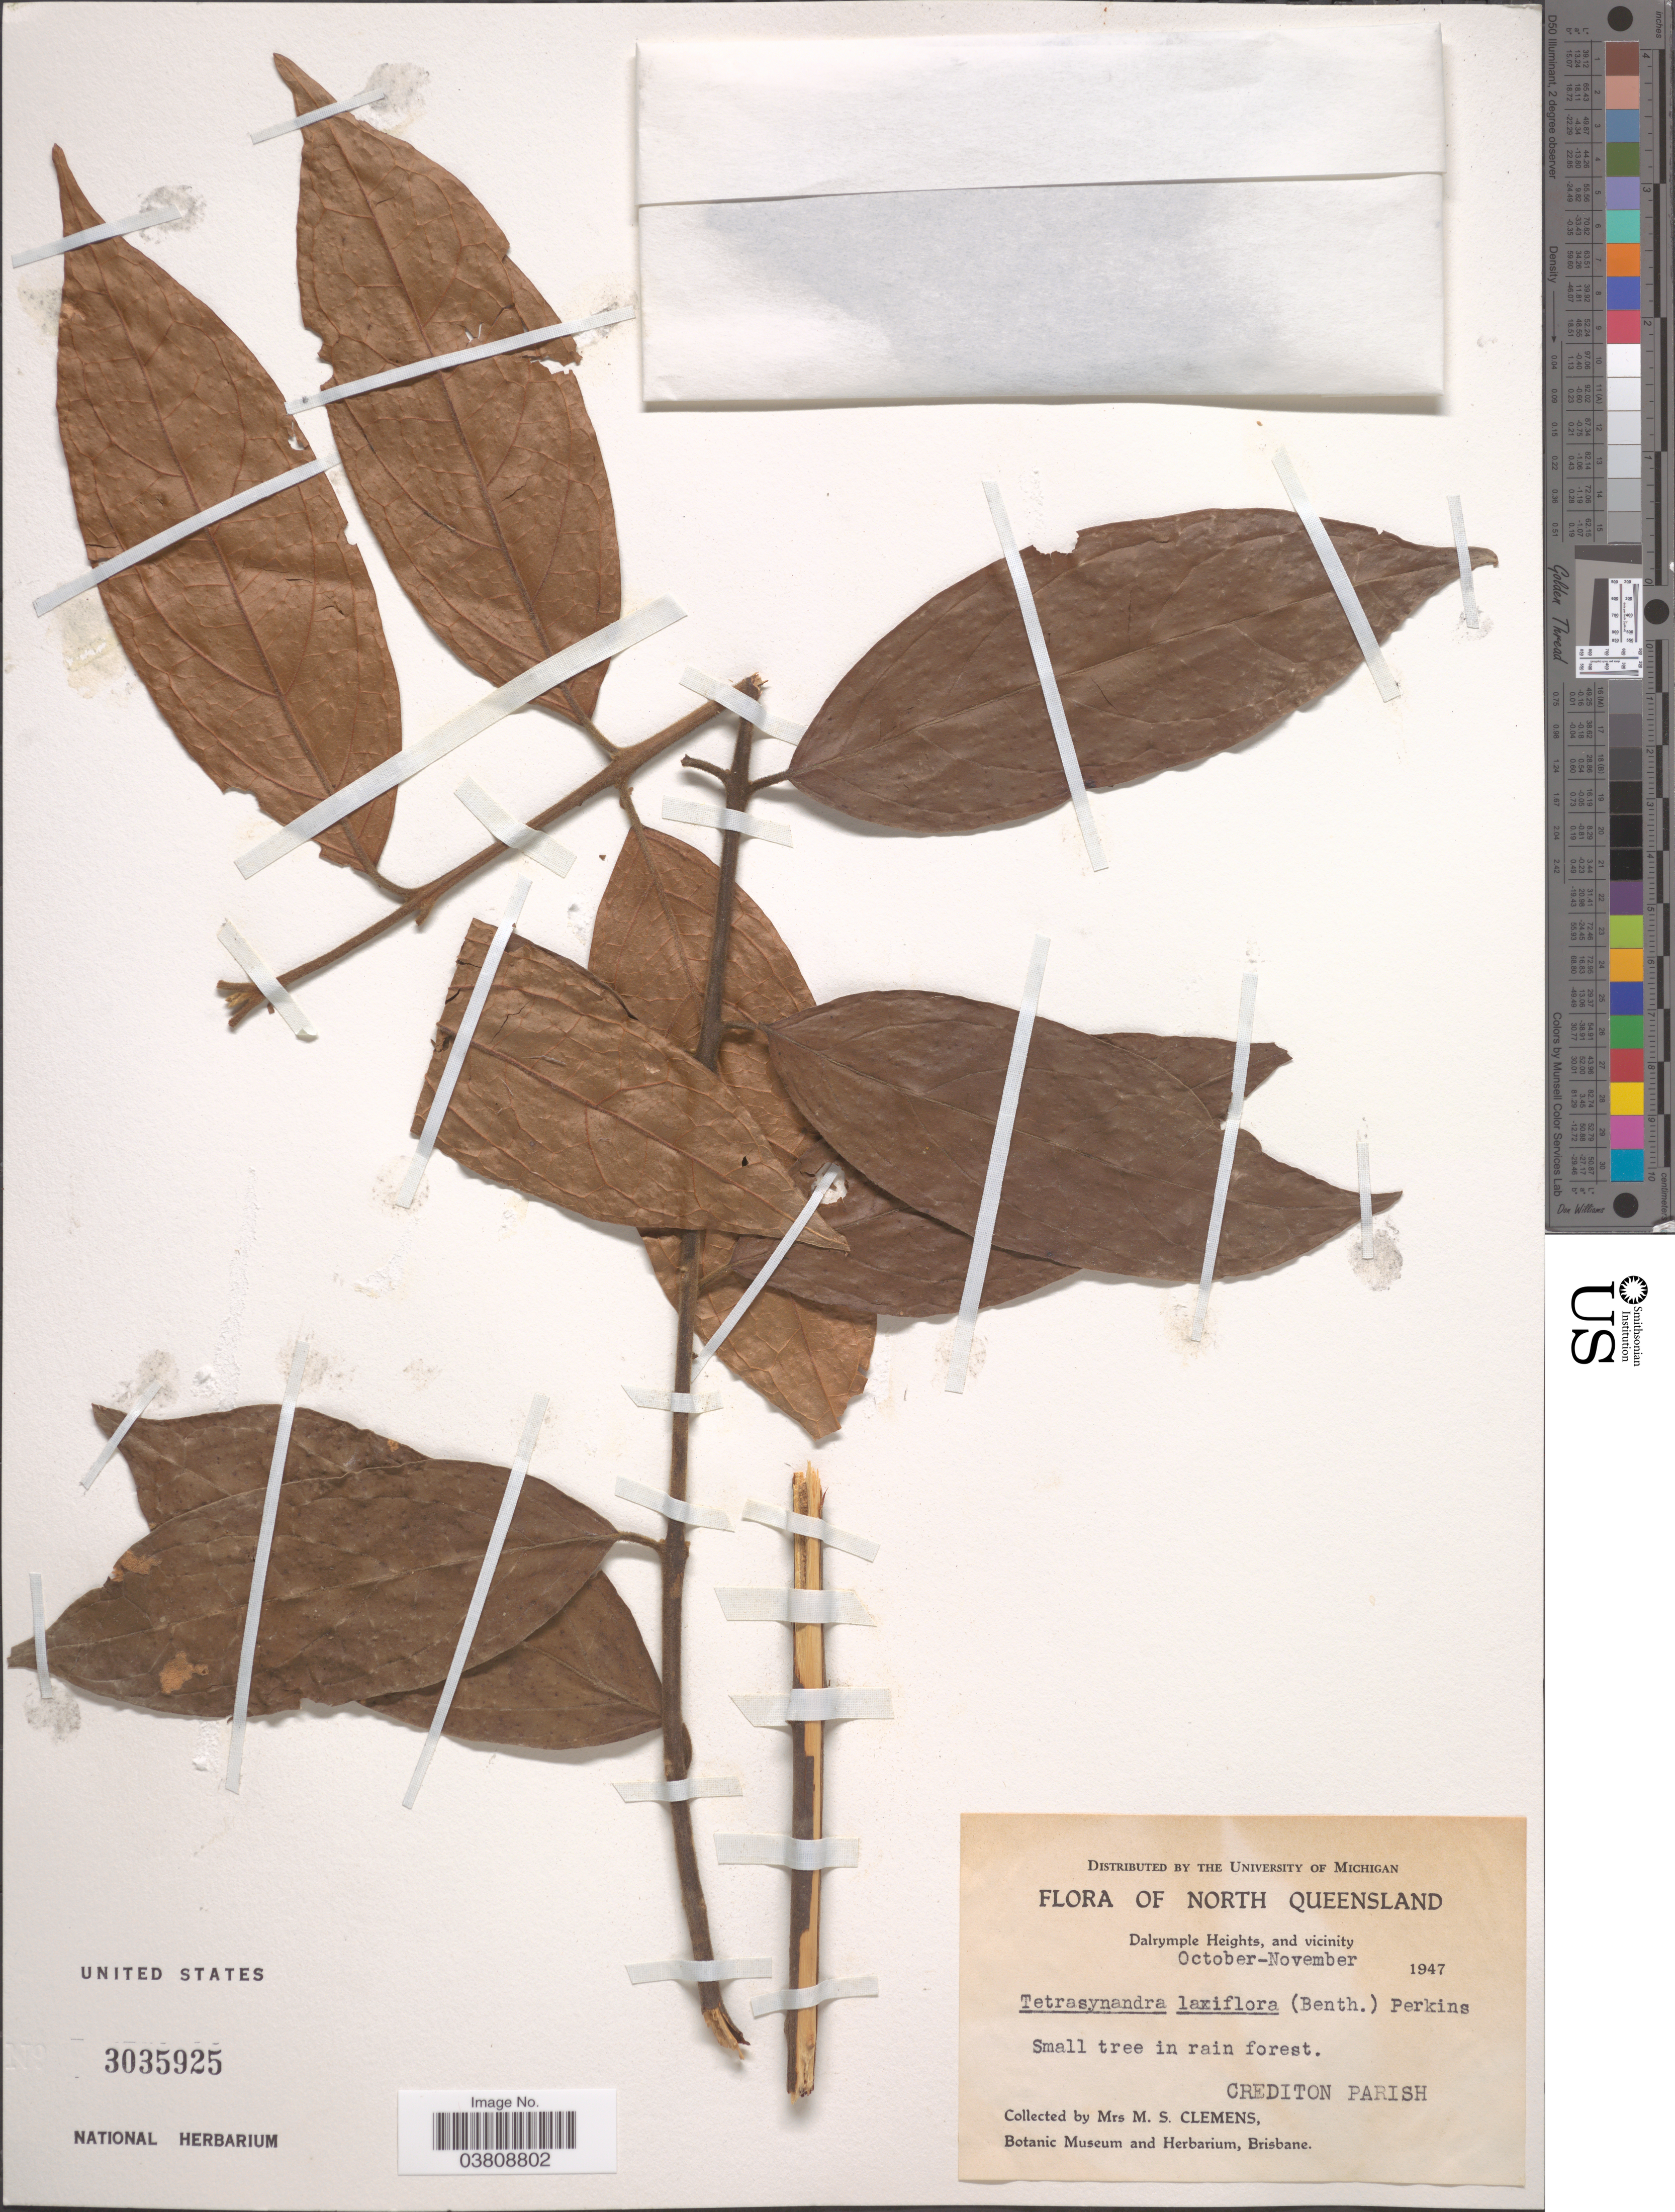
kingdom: Plantae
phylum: Tracheophyta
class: Magnoliopsida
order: Laurales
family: Monimiaceae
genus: Tetrasynandra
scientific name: Tetrasynandra laxiflora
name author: Perkins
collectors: M. S. Clemens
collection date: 1947-10/1947-11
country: Australia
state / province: Queensland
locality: North Queensland. Dalrymple Heights, and vicinity.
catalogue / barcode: US 3035925